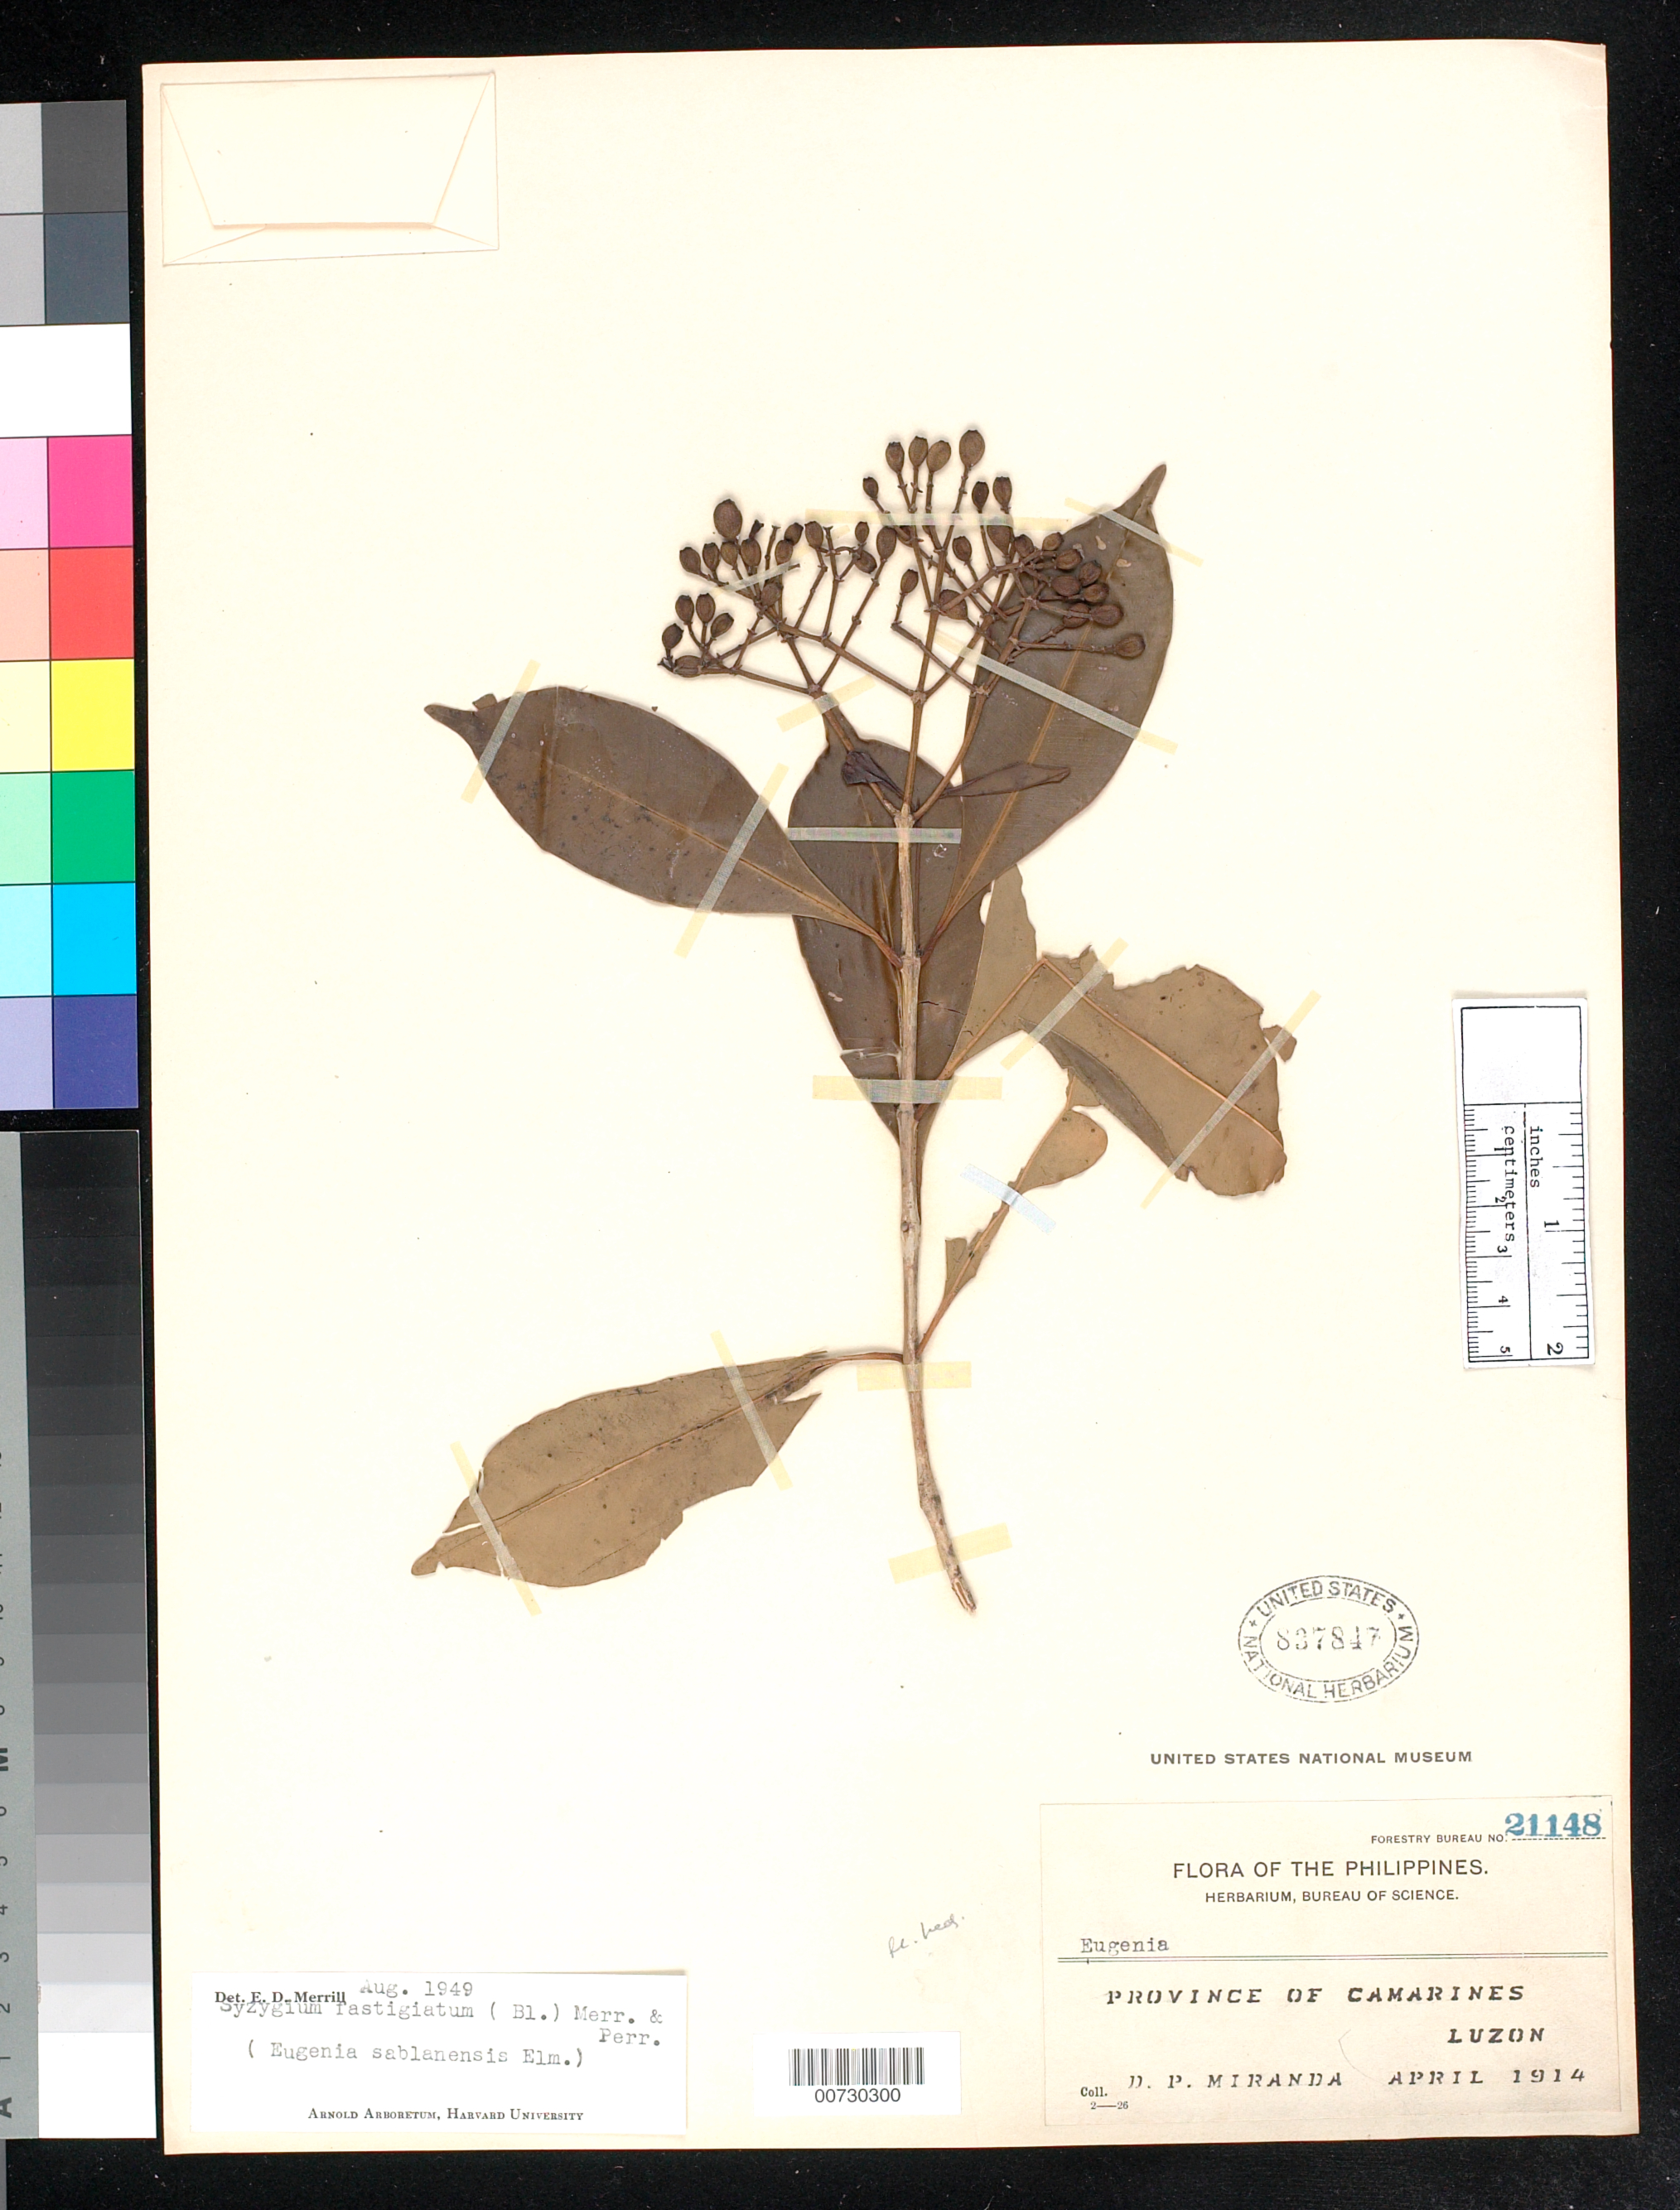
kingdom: Plantae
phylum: Tracheophyta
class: Magnoliopsida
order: Myrtales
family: Myrtaceae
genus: Syzygium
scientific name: Syzygium fastigiatum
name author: (Blume) Merr. & L.M. Perry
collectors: D. P. Miranda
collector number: For. Bur. 21148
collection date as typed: Apr 1914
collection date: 1914-04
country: Philippines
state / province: Bicol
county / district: Camarines Norte / Camarines Sur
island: Luzon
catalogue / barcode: US 837847